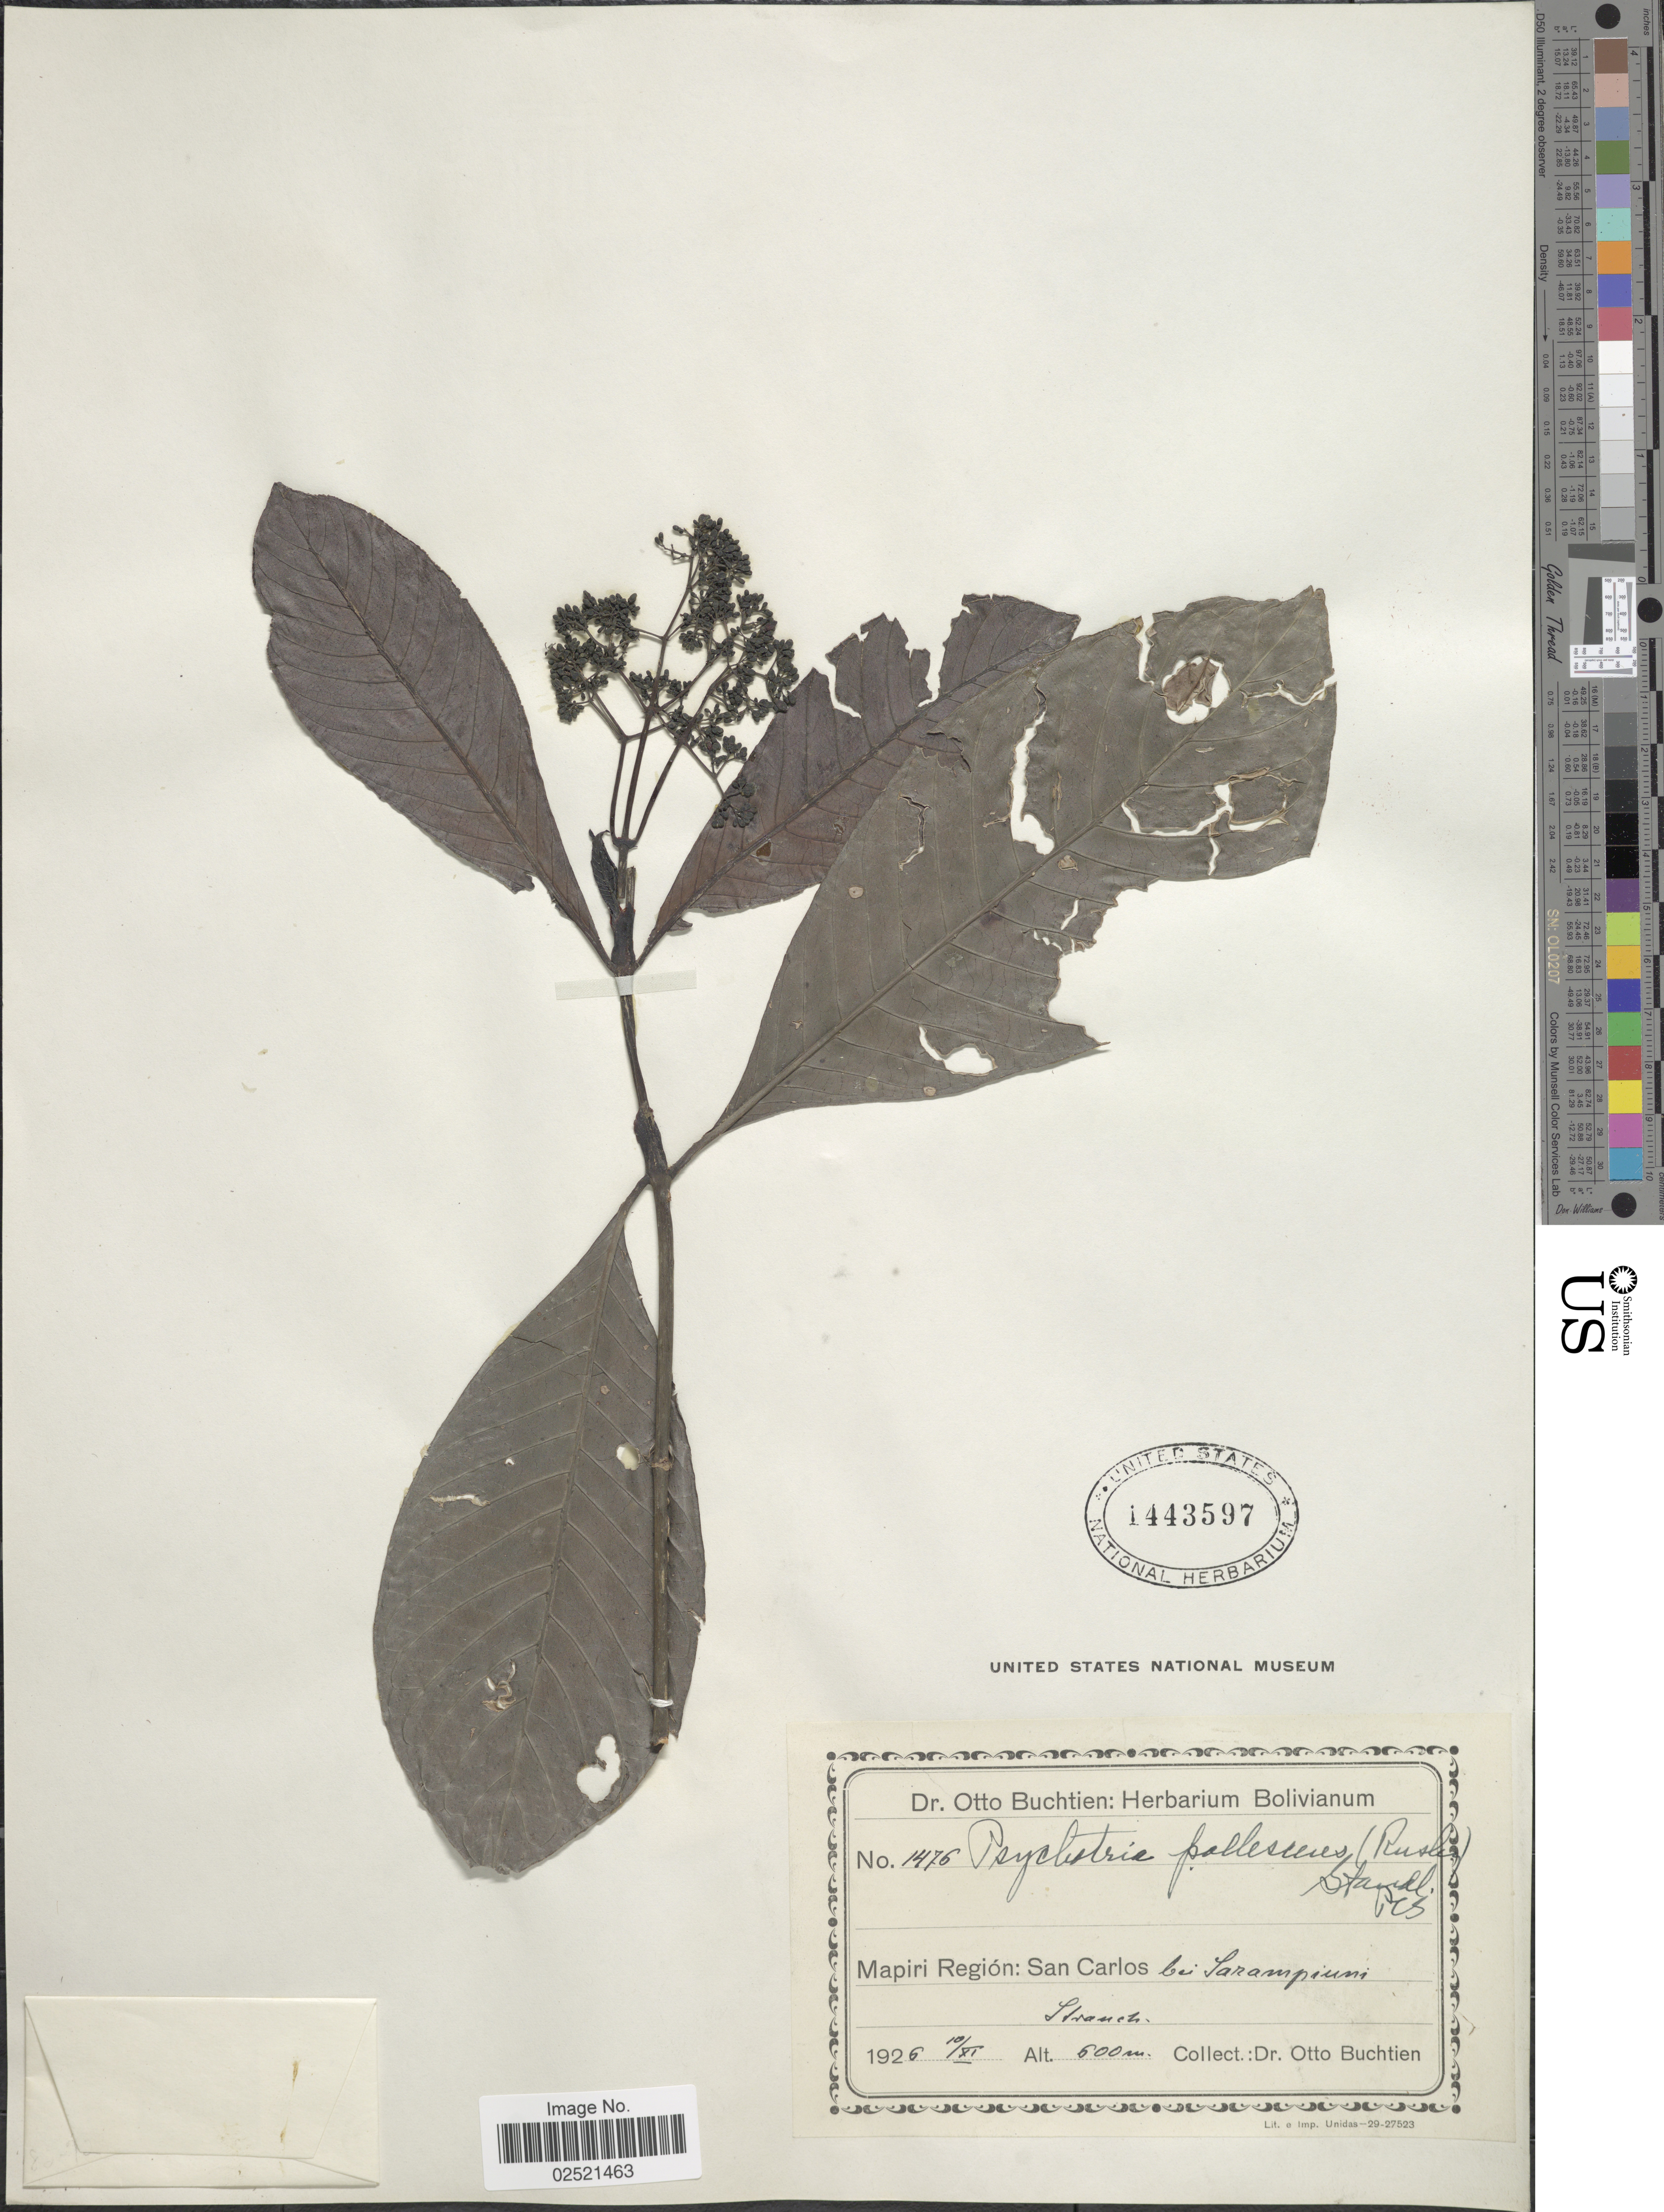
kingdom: Plantae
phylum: Tracheophyta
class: Magnoliopsida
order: Gentianales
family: Rubiaceae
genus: Psychotria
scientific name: Psychotria pallescens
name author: (Rusby) Standl.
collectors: O. Buchtien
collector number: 1476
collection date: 1926-11-10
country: Bolivia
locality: Mapiri Region: San Carlos bei Sarampiuni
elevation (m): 500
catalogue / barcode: US 1443597